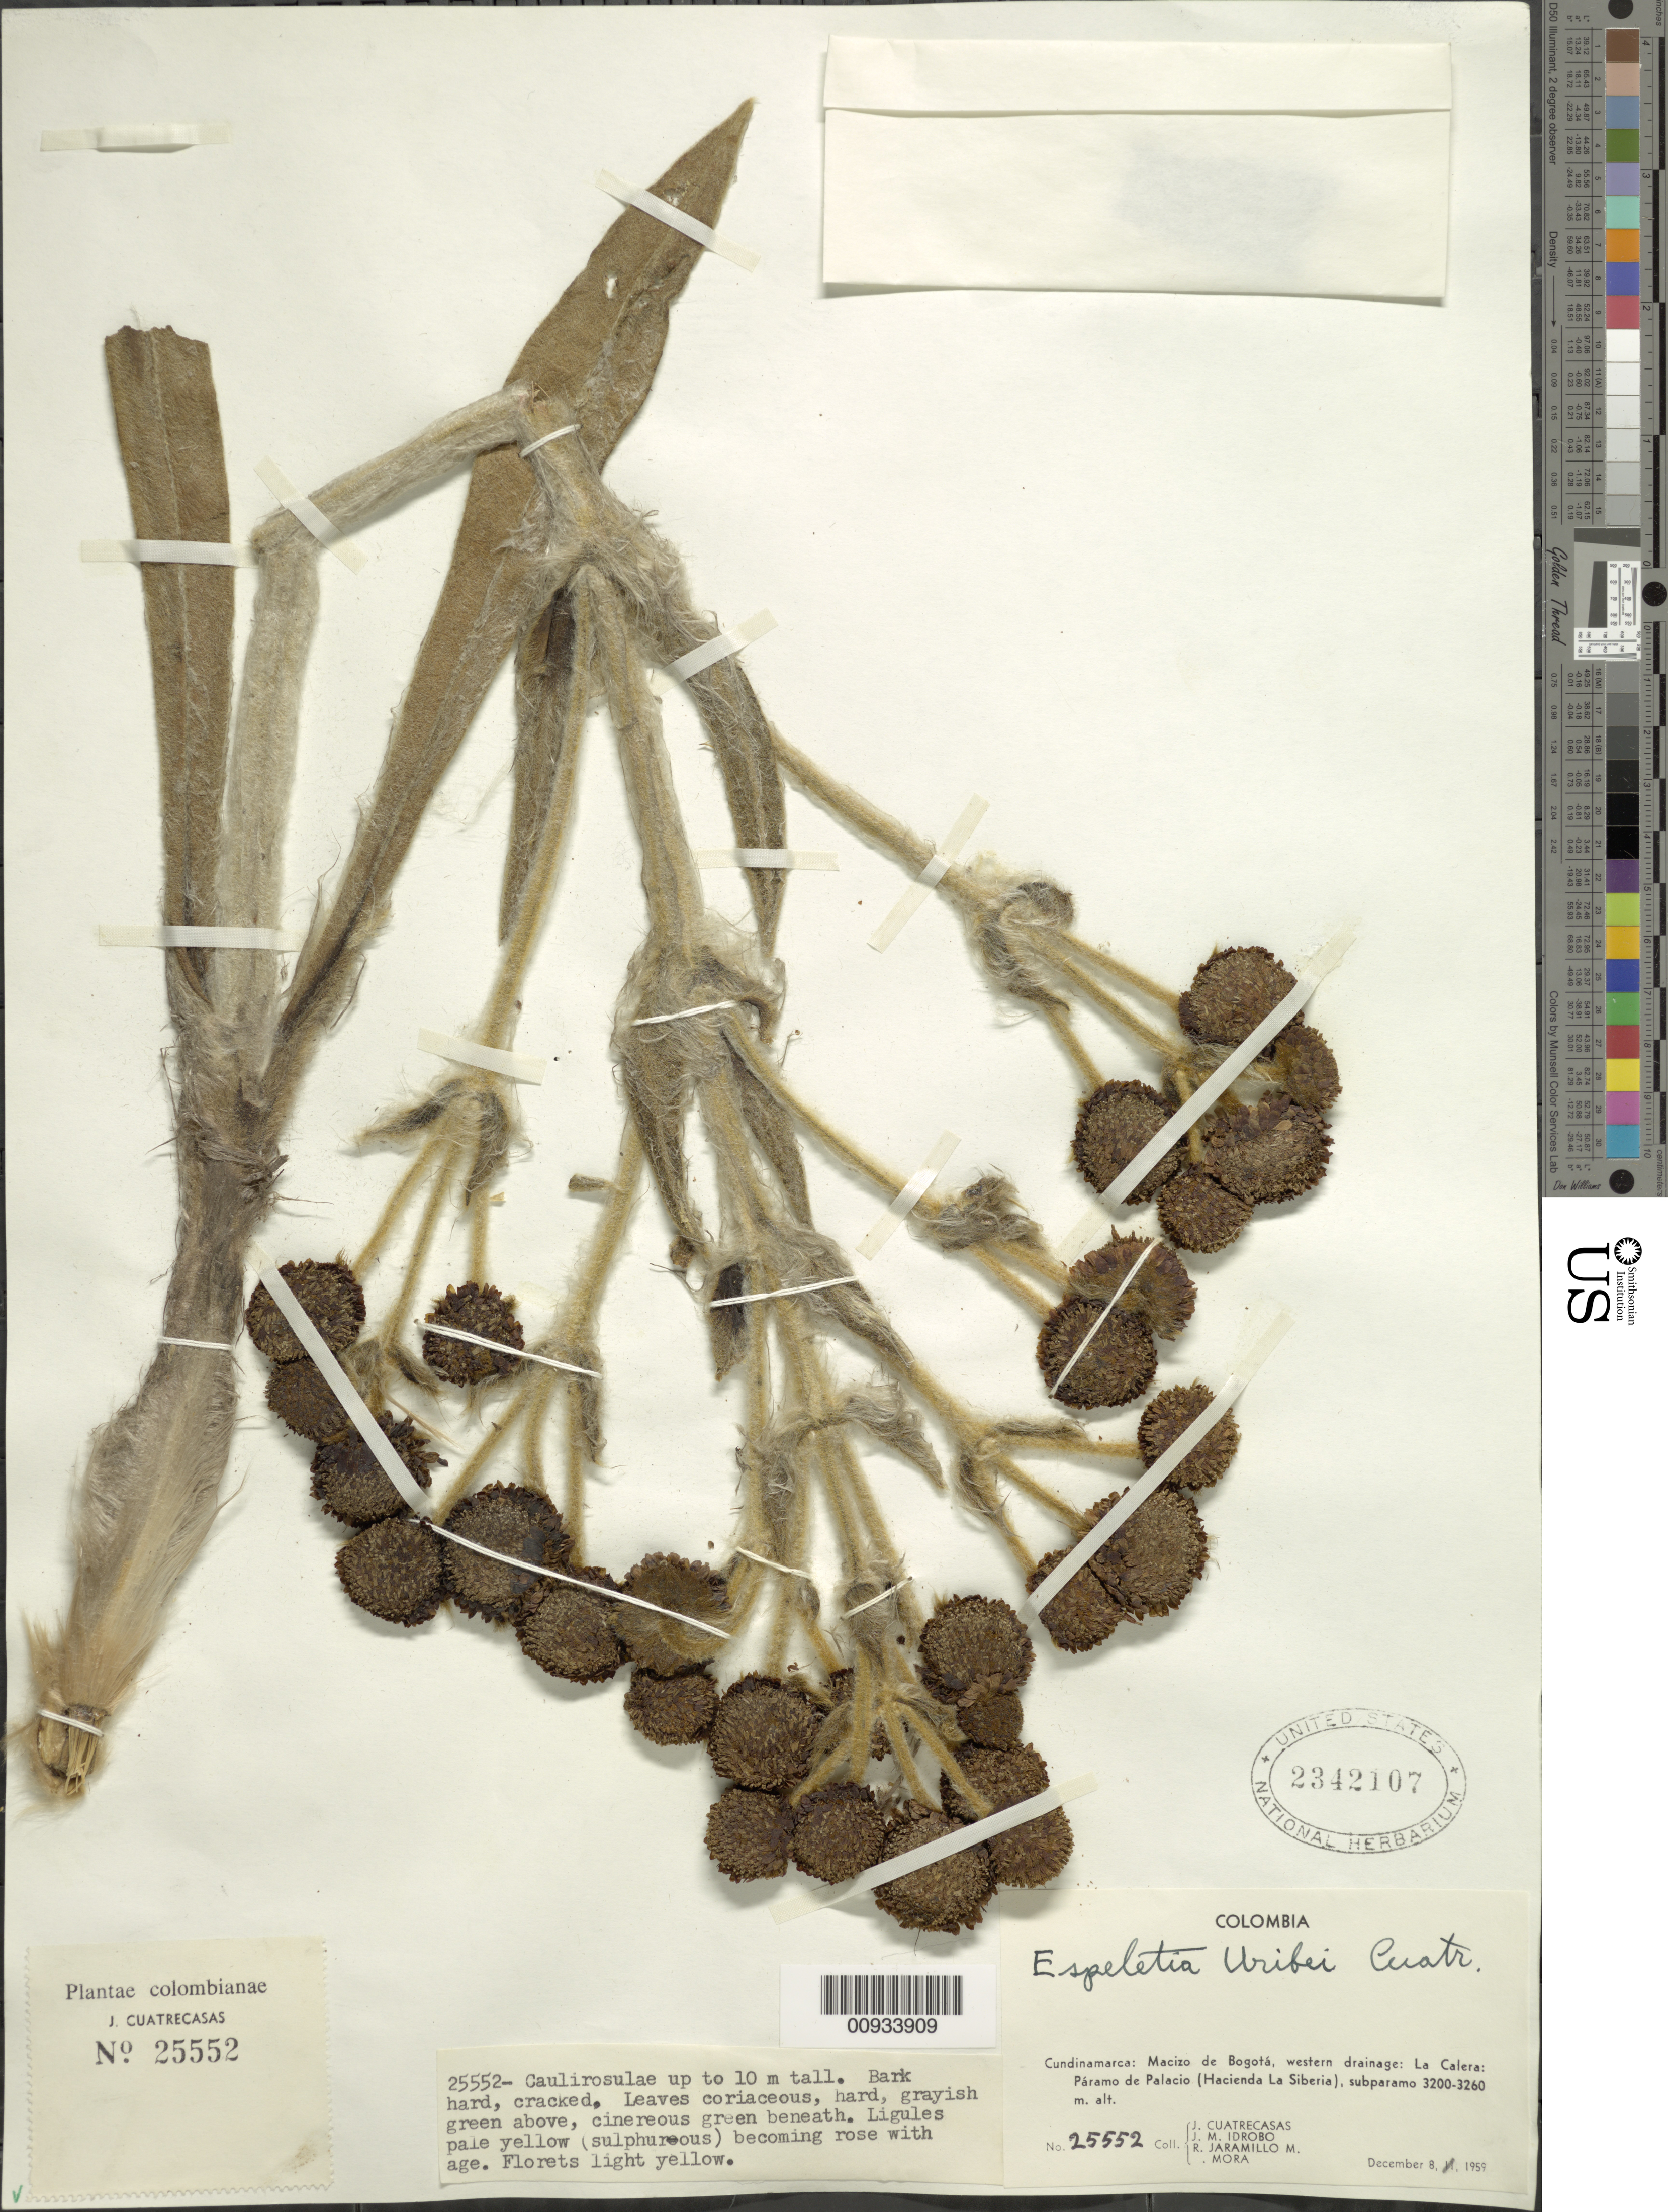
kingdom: Plantae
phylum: Tracheophyta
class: Magnoliopsida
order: Asterales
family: Asteraceae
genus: Espeletia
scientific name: Espeletia uribei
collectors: J. Cuatrecasas, J. M. Idrobo, R. Jaramillo M. & Mora, --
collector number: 25552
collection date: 1959-12-08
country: Colombia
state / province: Cundinamarca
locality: Macizo de Bogota, western drainage: La Calera: Paramo de Palacio (Hacienda La Siberia), subparamo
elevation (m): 3200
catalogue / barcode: US 2342107